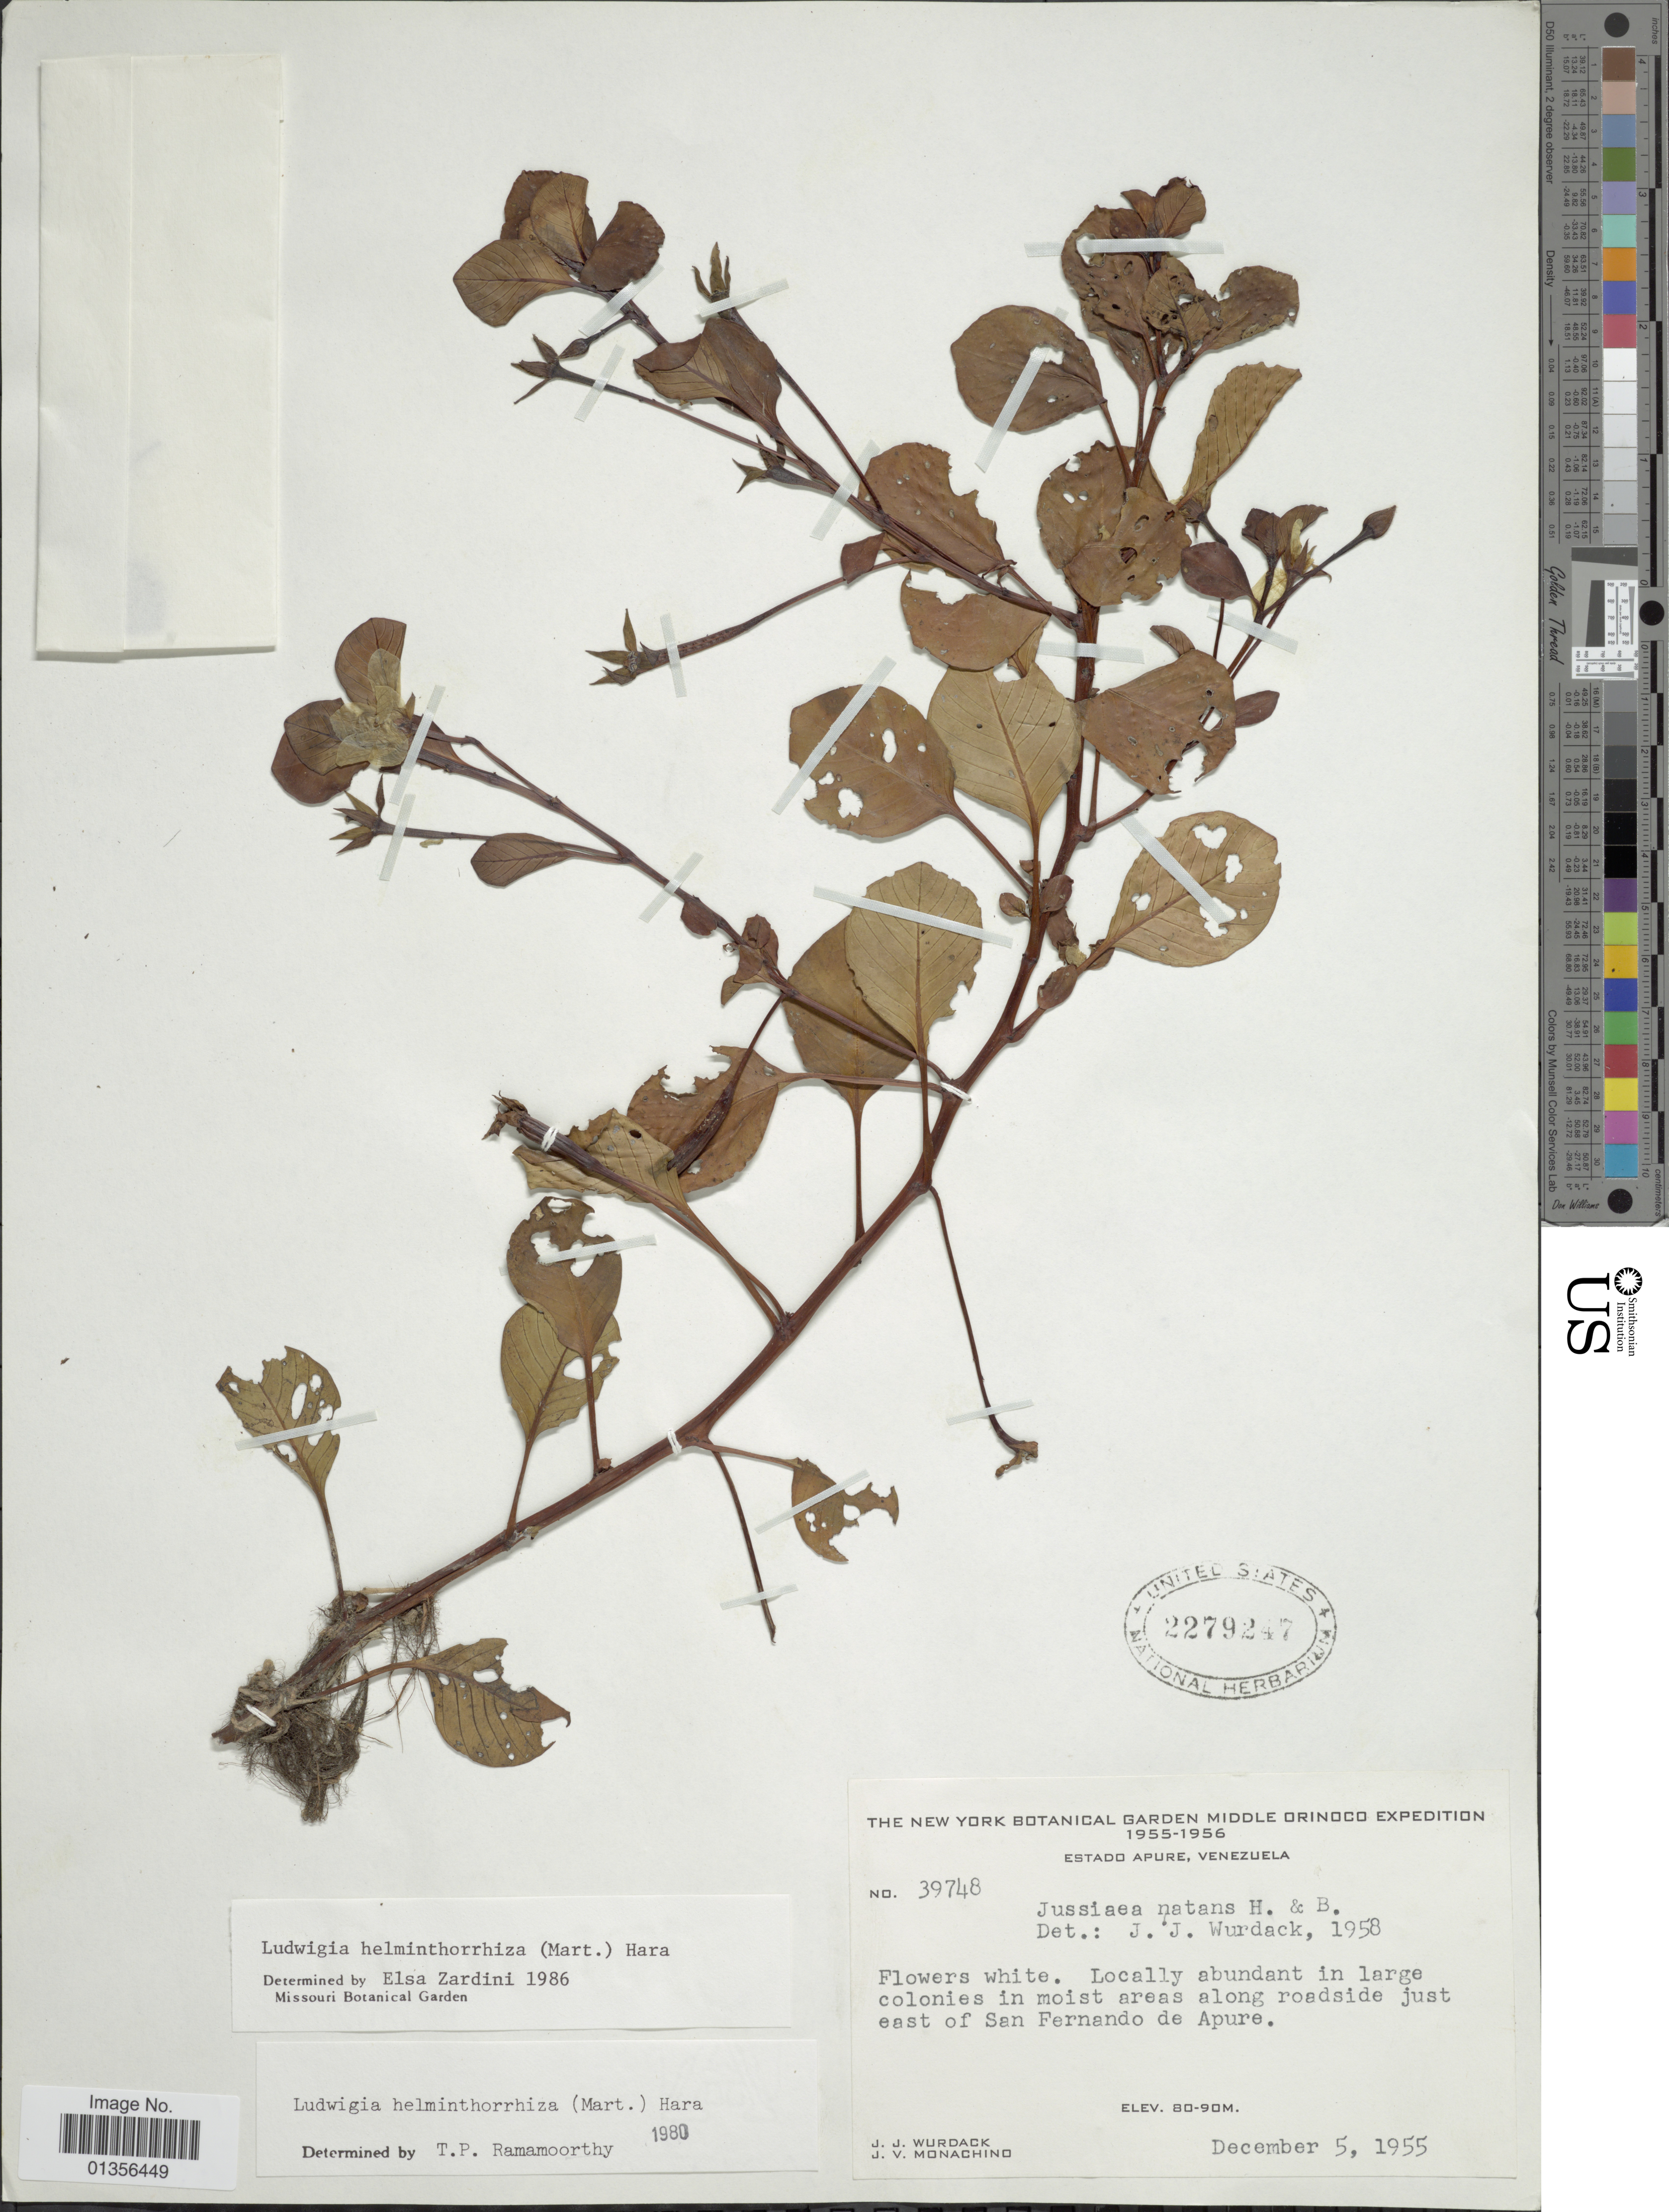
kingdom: Plantae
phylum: Tracheophyta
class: Magnoliopsida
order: Myrtales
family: Onagraceae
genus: Ludwigia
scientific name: Ludwigia helminthorrhiza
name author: (Mart.) H. Hara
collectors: J. J. Wurdack & J. V. Monachino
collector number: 39748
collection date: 1955-12-05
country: Venezuela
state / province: Apure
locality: Along roadside just east of San Fernando de Apure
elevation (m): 80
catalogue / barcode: US 2279247